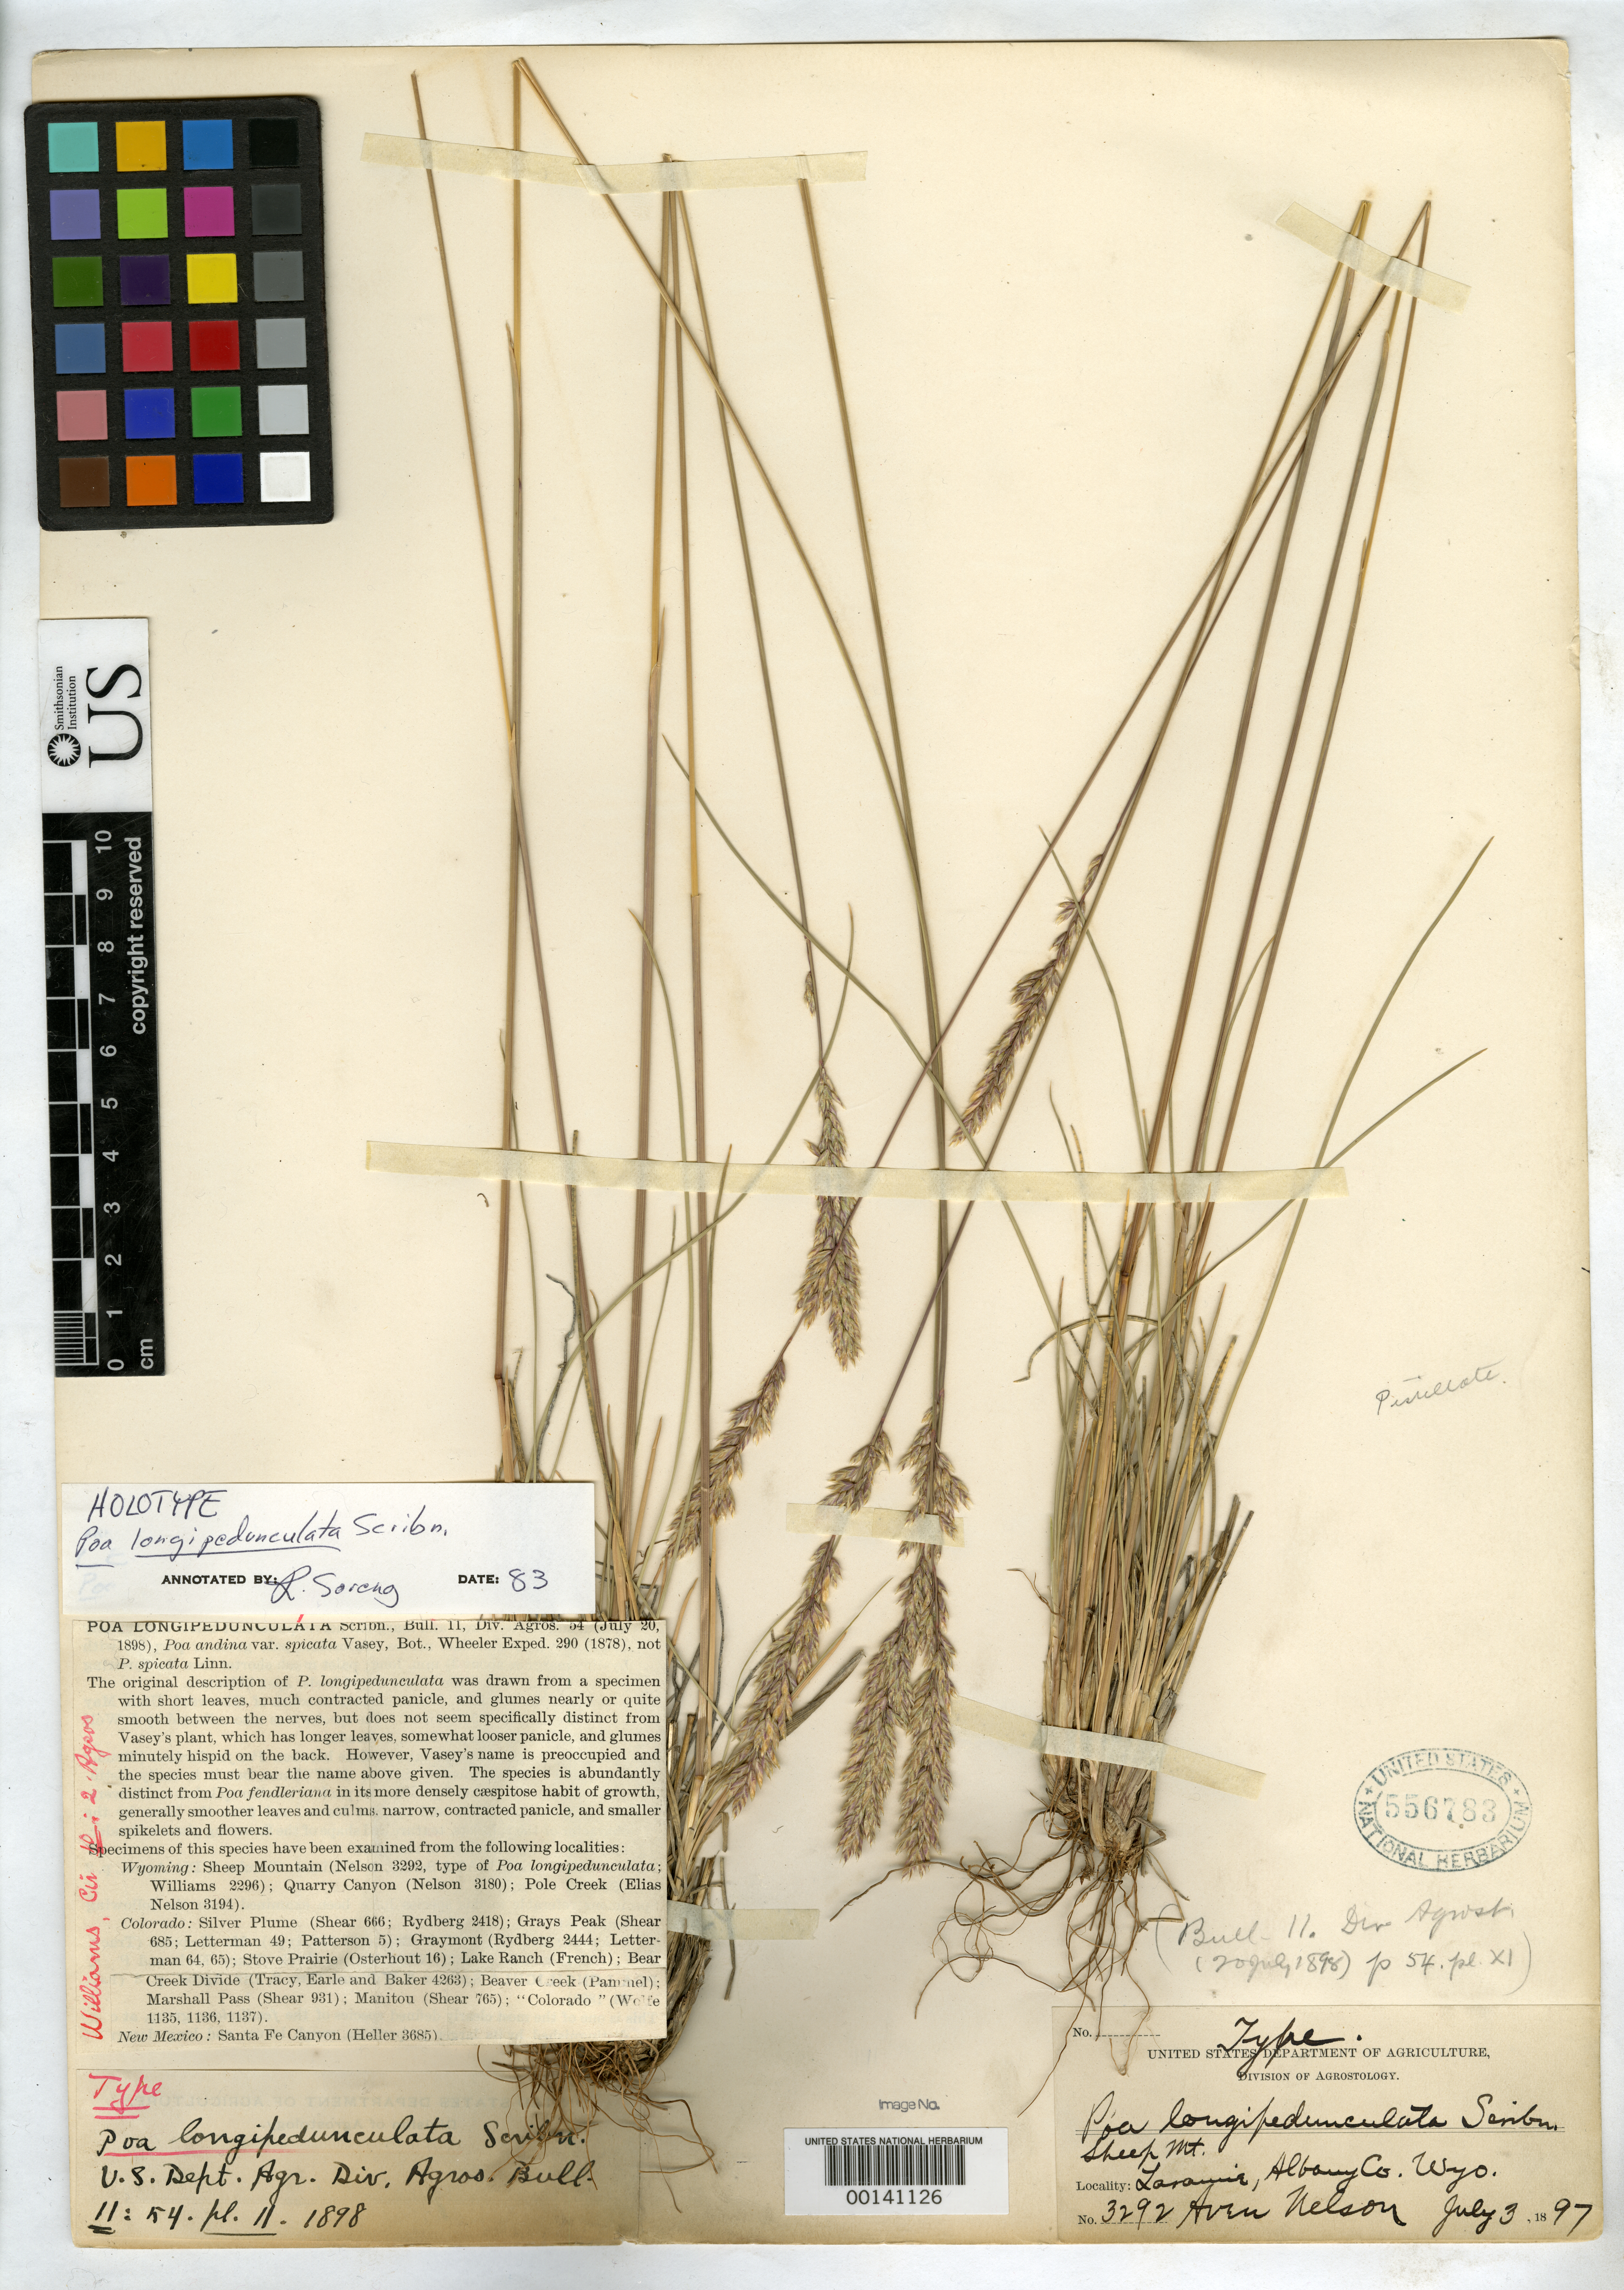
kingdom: Plantae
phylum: Tracheophyta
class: Liliopsida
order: Poales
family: Poaceae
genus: Poa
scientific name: Poa longepedunculata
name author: Scribn.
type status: Isotype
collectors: A. Nelson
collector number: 3292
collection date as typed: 03 Jul 1897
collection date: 1897-07-03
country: United States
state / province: Wyoming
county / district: Albany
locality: Laramie, Sheep Mt.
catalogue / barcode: US 556783